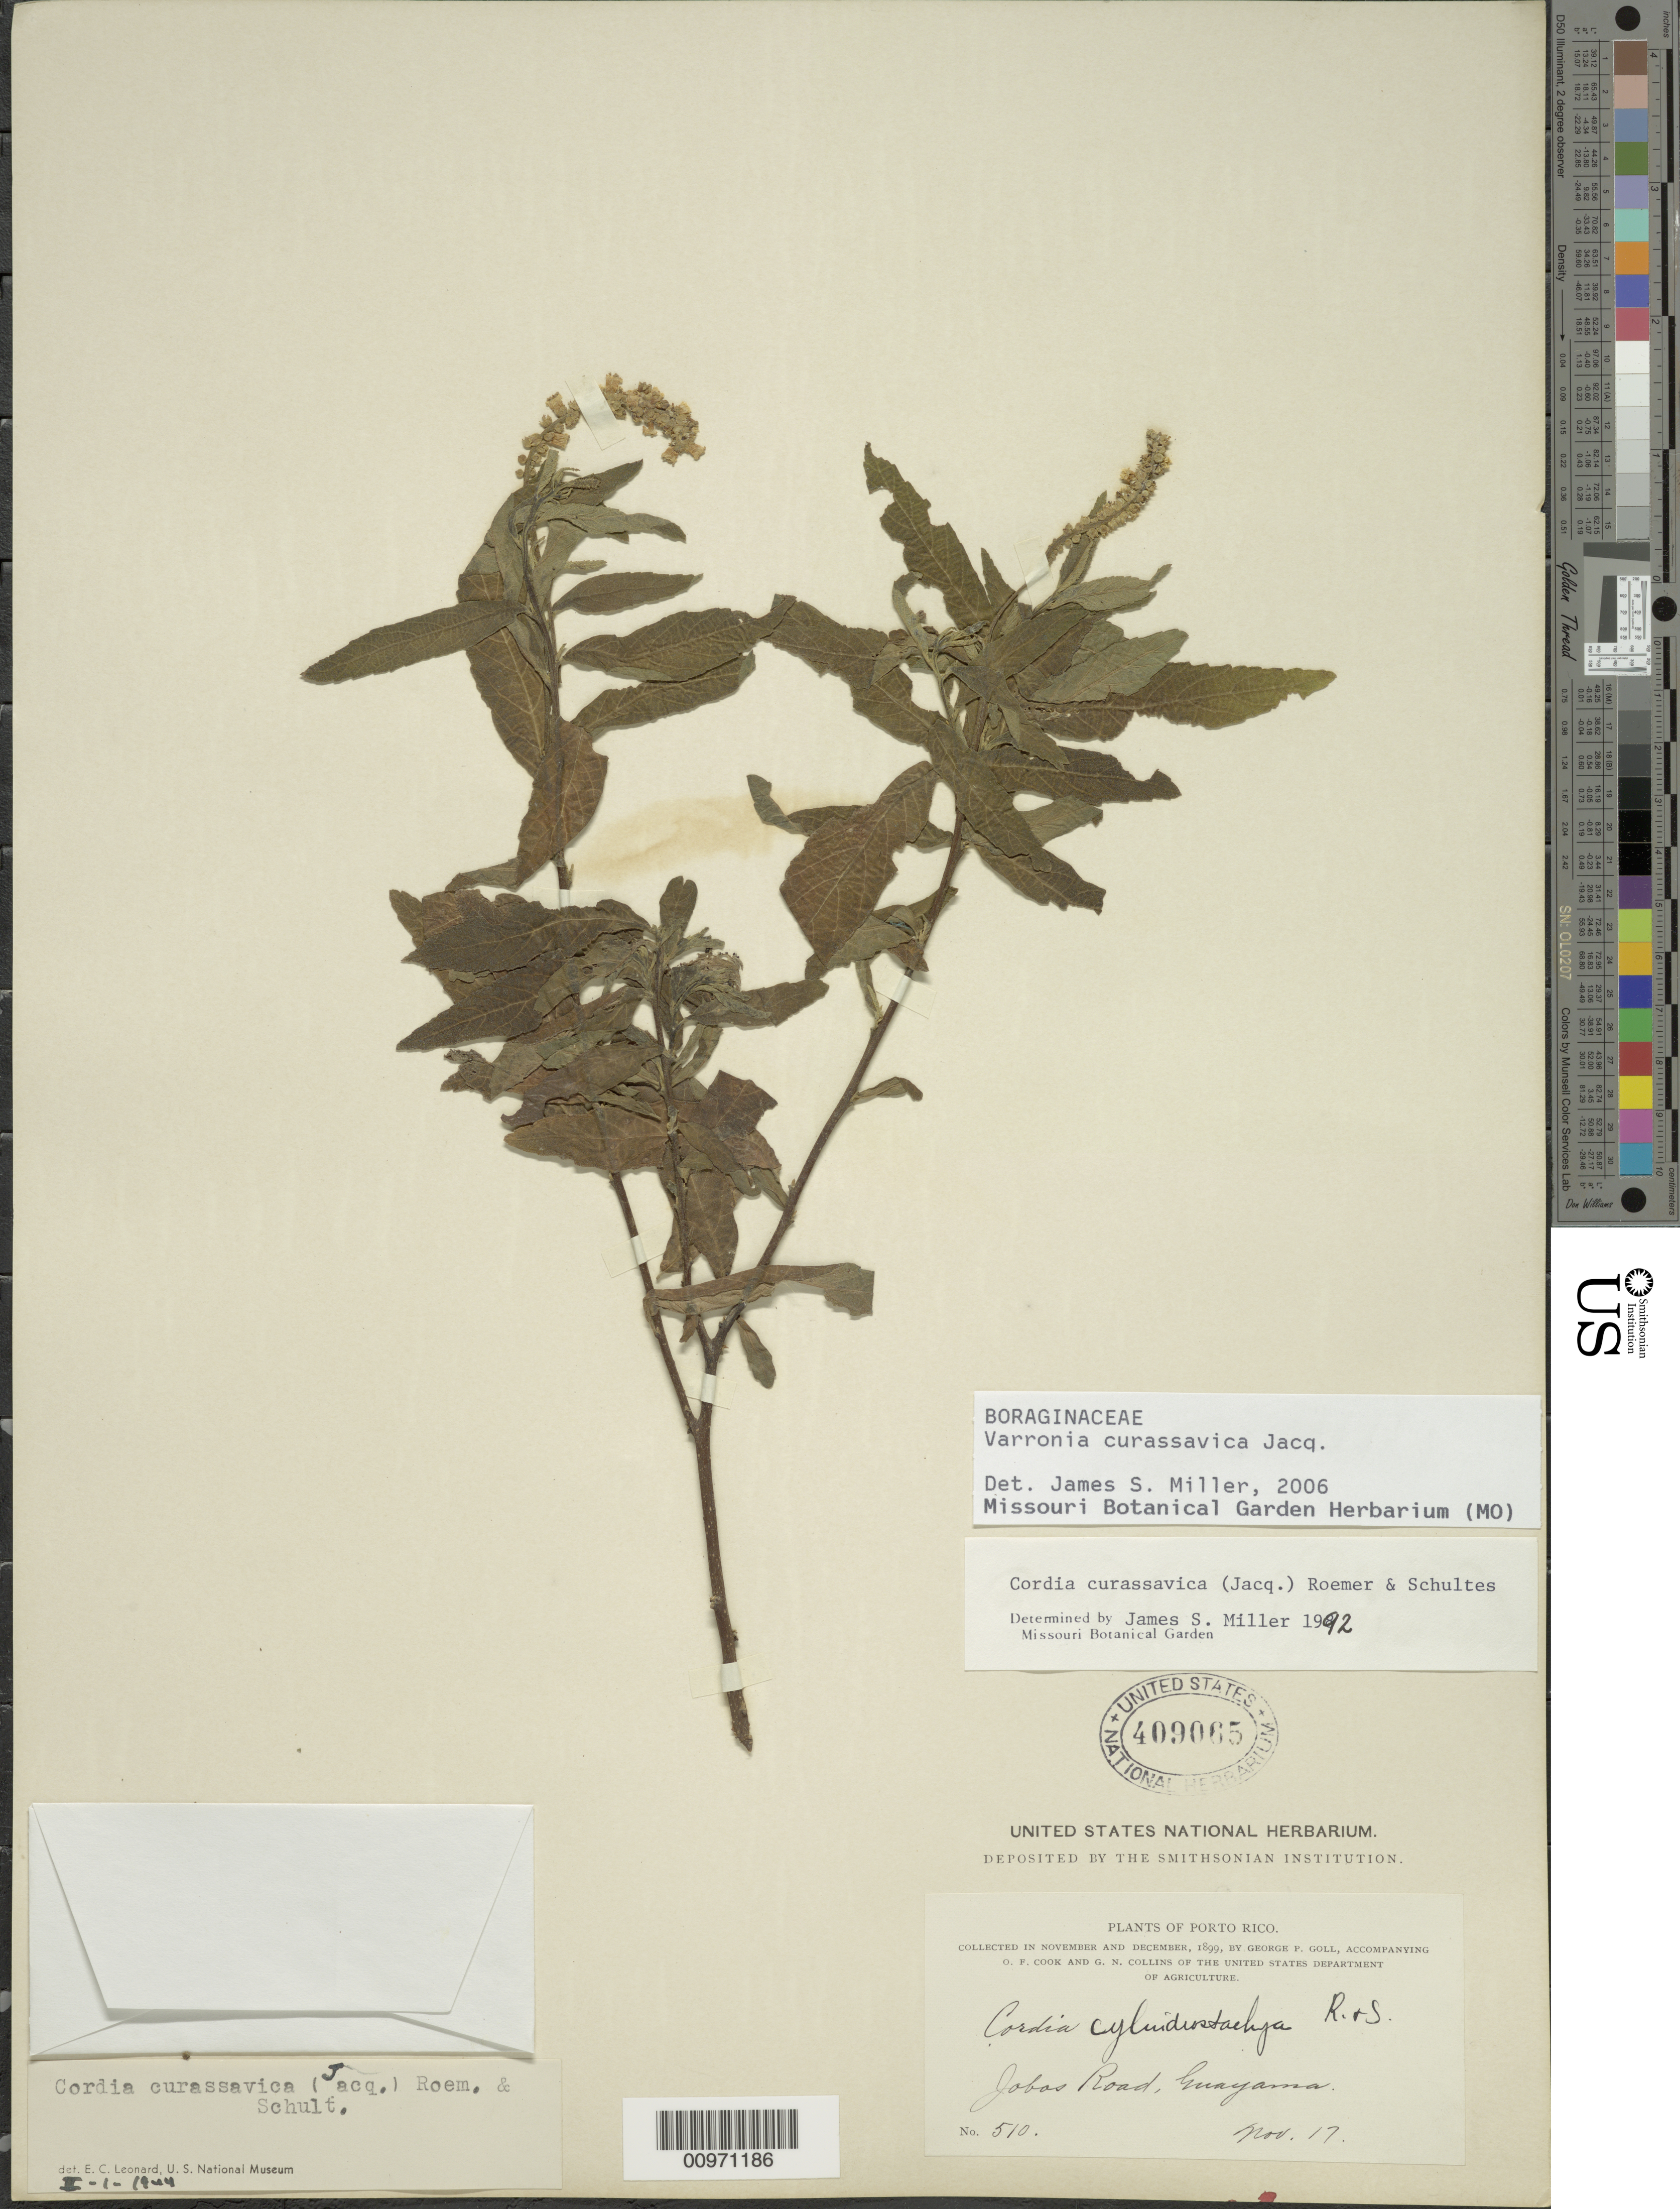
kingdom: Plantae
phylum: Tracheophyta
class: Magnoliopsida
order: Boraginales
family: Cordiaceae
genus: Varronia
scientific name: Varronia curassavica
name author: Jacq.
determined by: Miller, James S., (MO), Missouri Botanical Garden (UNITED STATES)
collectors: G. Goll, O. F. Cook & G. N. Collins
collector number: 510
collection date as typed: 17 Nov 1899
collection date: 1899-11-17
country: Puerto Rico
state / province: Guayama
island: Puerto Rico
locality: Jobos Road, Guayama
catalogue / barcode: US 409065